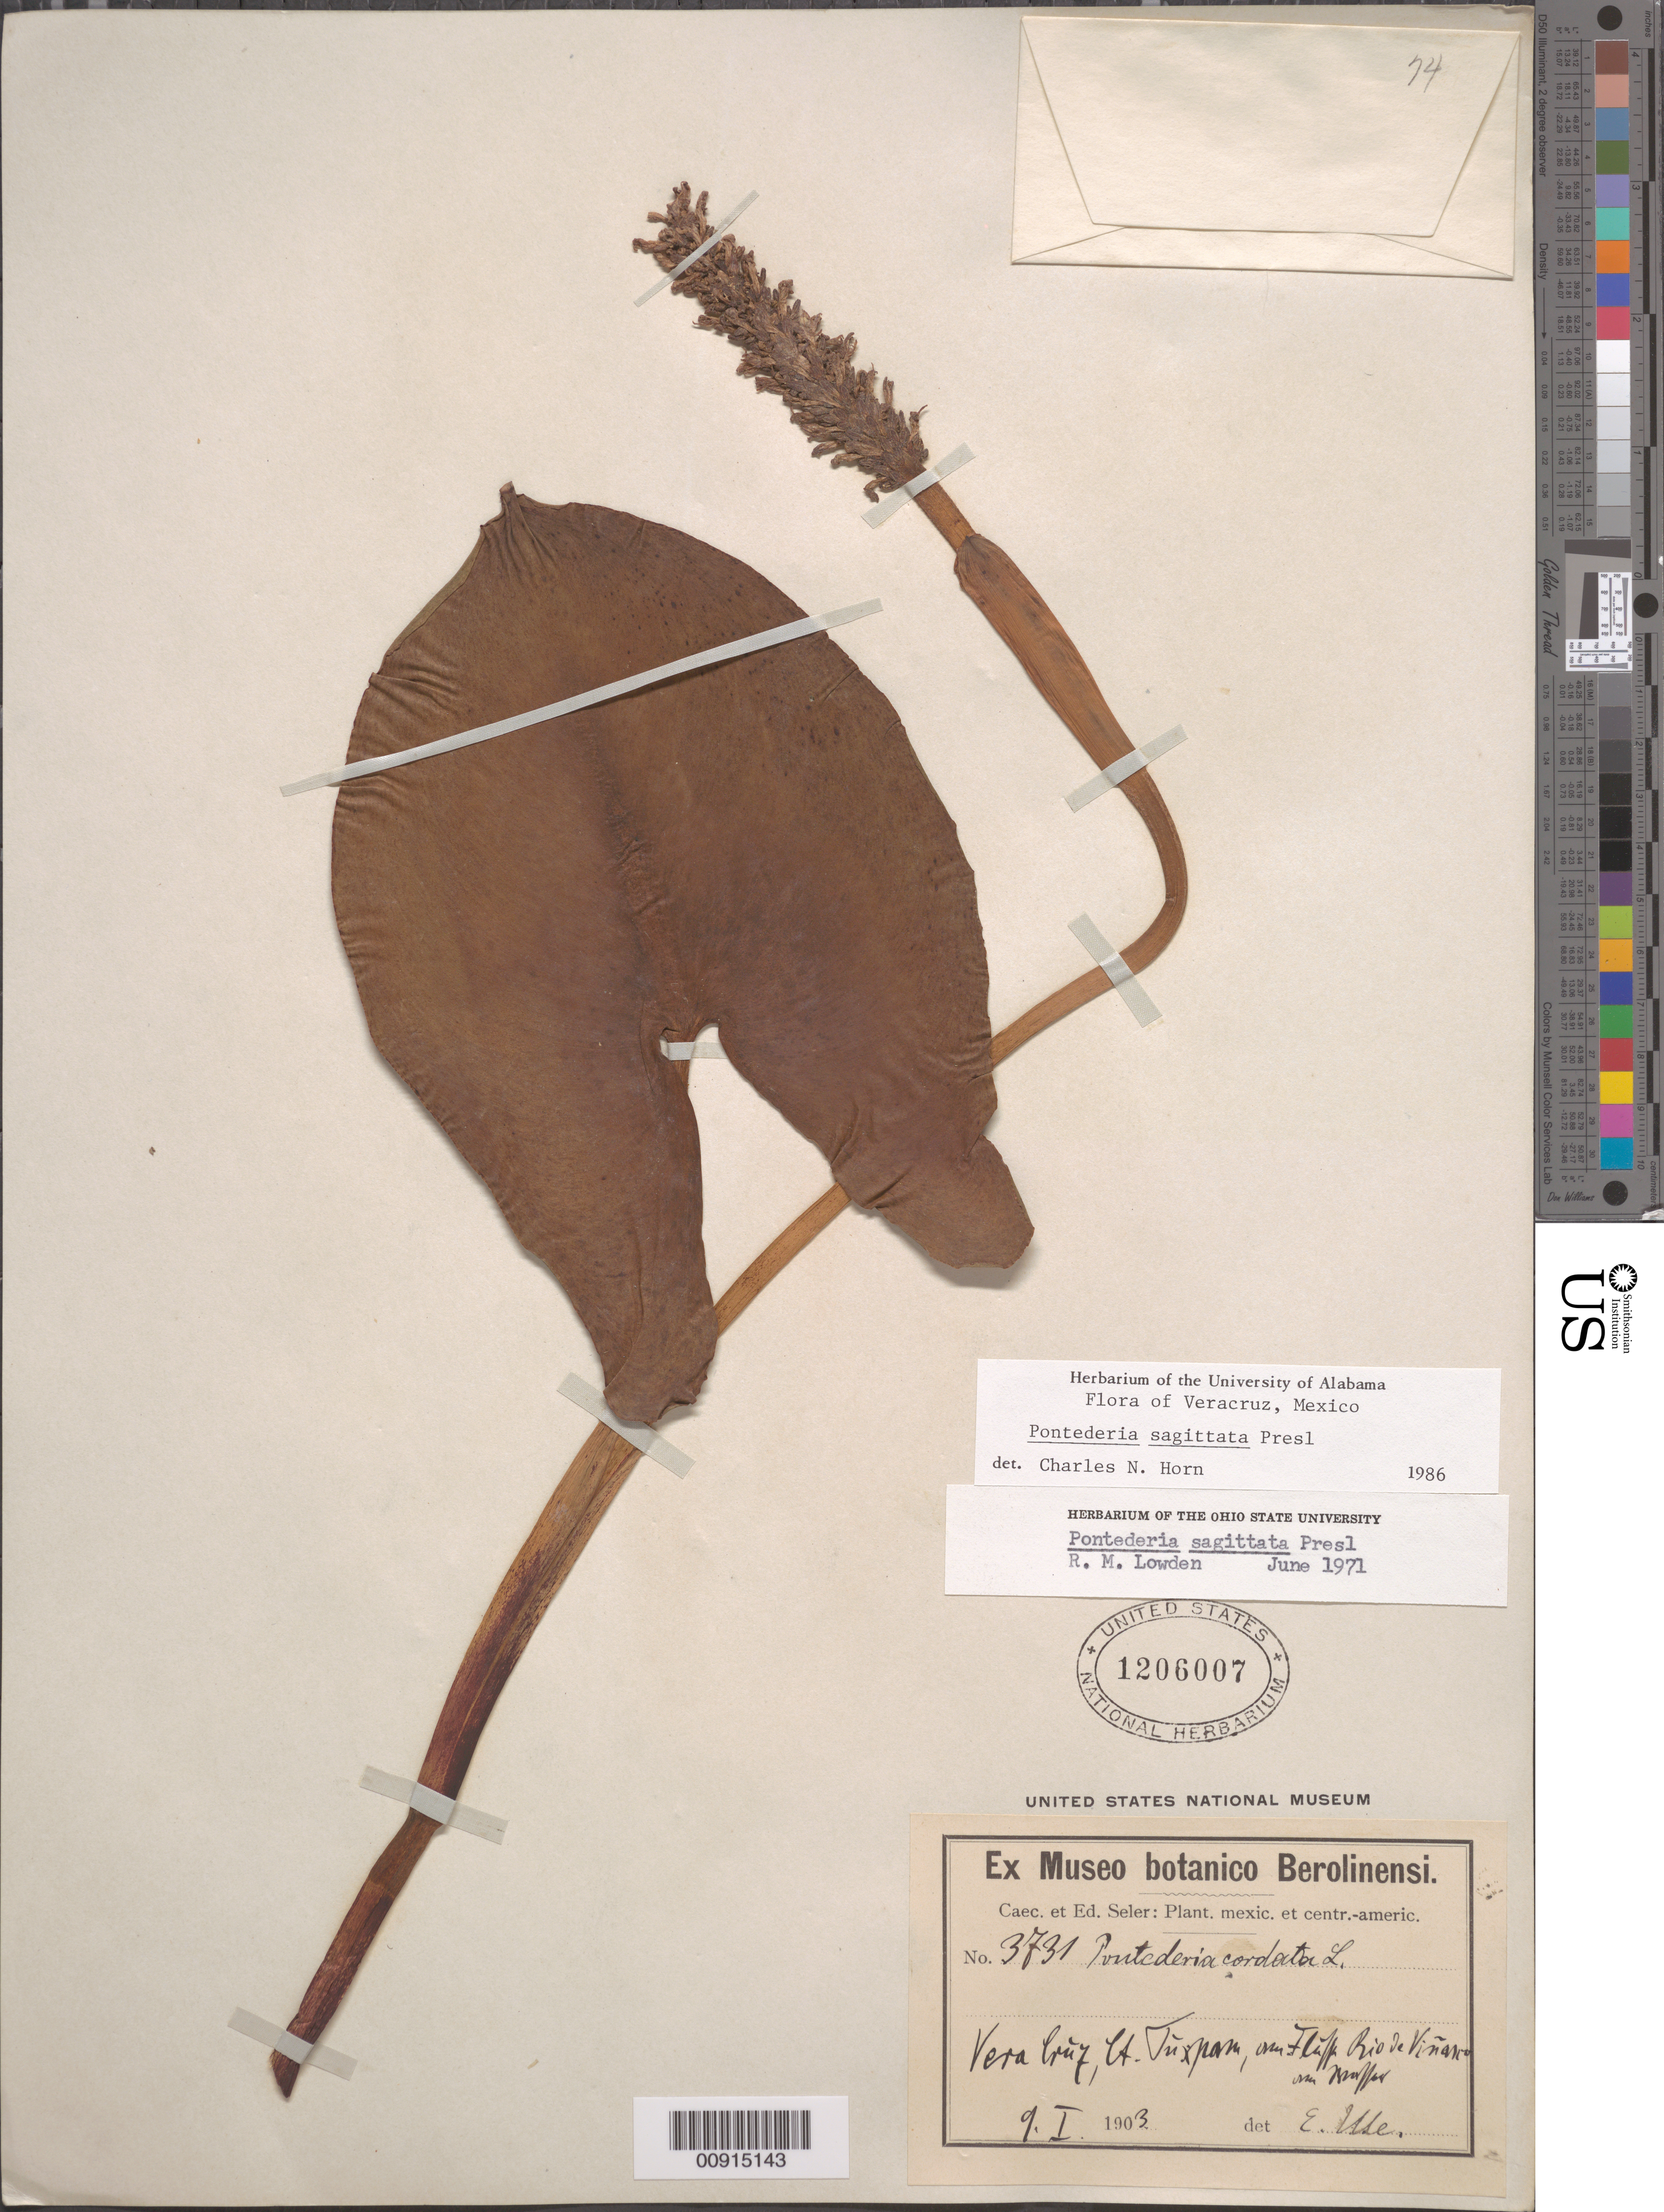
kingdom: Plantae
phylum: Tracheophyta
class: Liliopsida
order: Commelinales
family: Pontederiaceae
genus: Pontederia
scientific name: Pontederia sagittata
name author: C. Presl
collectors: C. Seler & E. G. Seler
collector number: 3731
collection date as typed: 09 Jan 1903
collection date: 1903-01-09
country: Mexico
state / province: Veracruz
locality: Veracruz, CA. (illegible) Tuxpam. Im Fluss Río de Viñasco im mosser (illegible).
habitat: Im Fluss.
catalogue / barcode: US 1206007